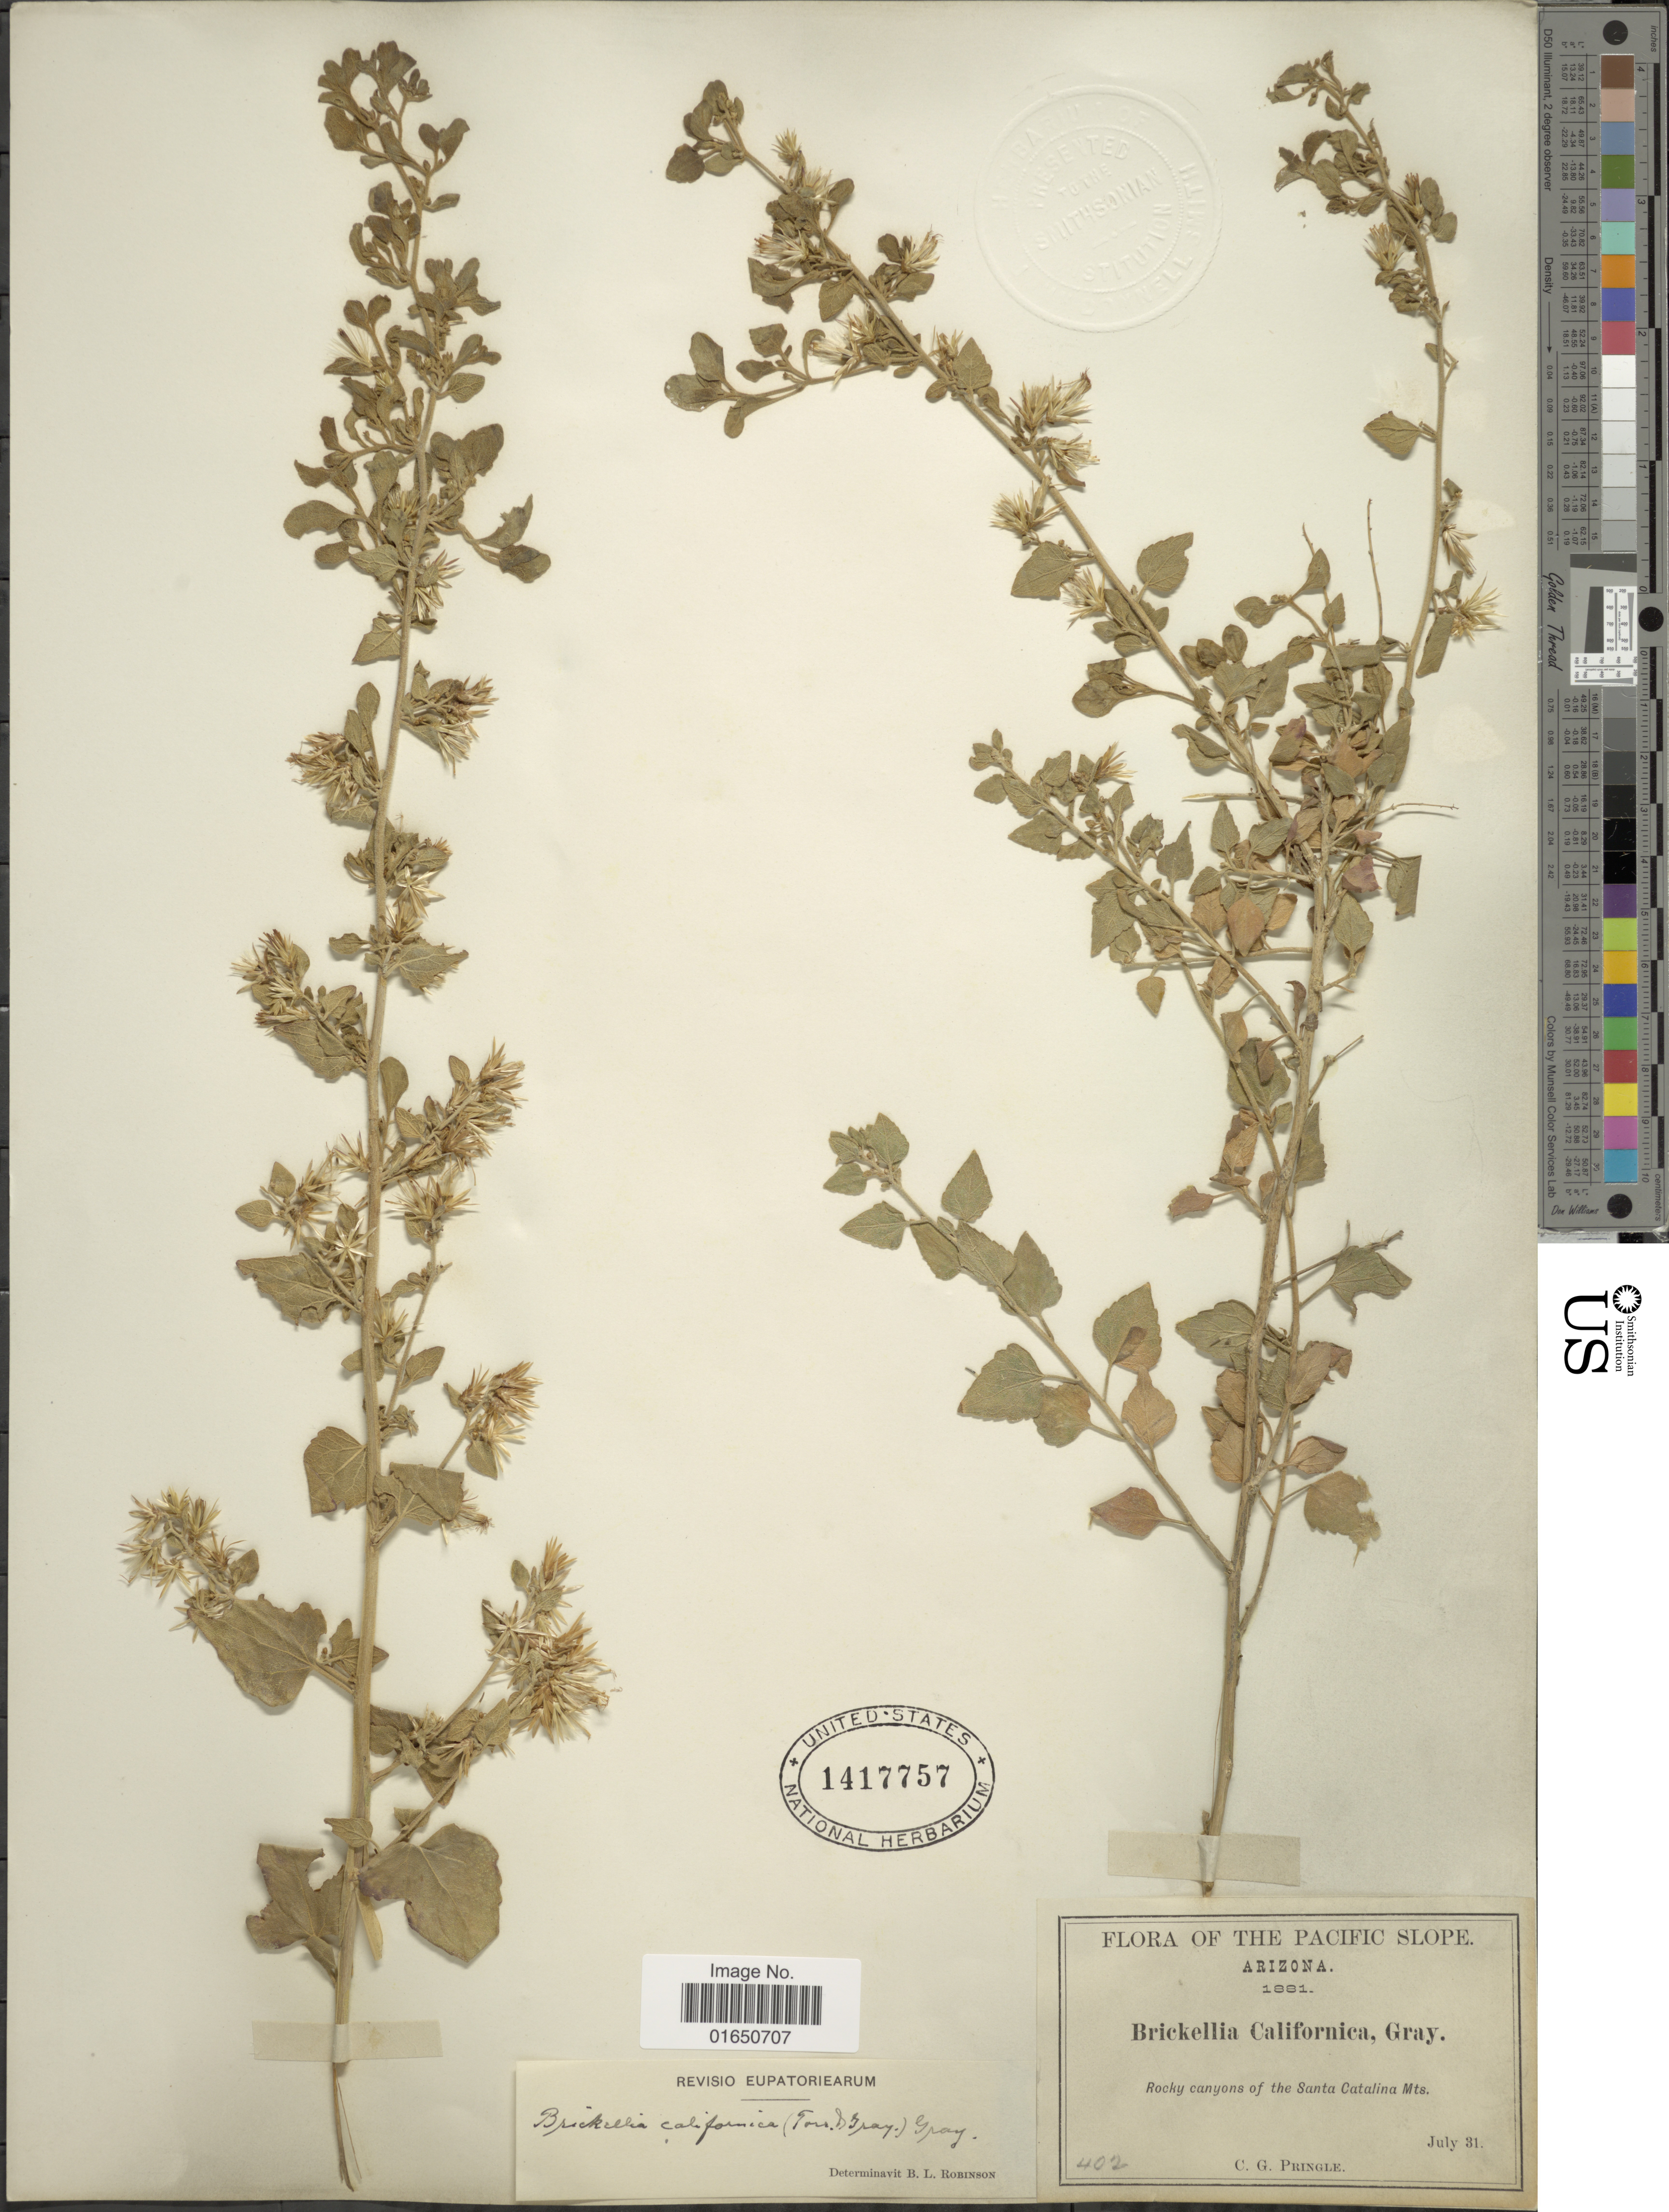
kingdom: Plantae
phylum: Tracheophyta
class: Magnoliopsida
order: Asterales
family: Asteraceae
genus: Brickellia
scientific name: Brickellia californica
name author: (Torr. & A. Gray) A. Gray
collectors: C. G. Pringle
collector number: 402?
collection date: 1881-07-31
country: United States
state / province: Arizona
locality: Pacific Slope. Rocky canyons of the Santa Catalina Mts.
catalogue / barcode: US 1417757